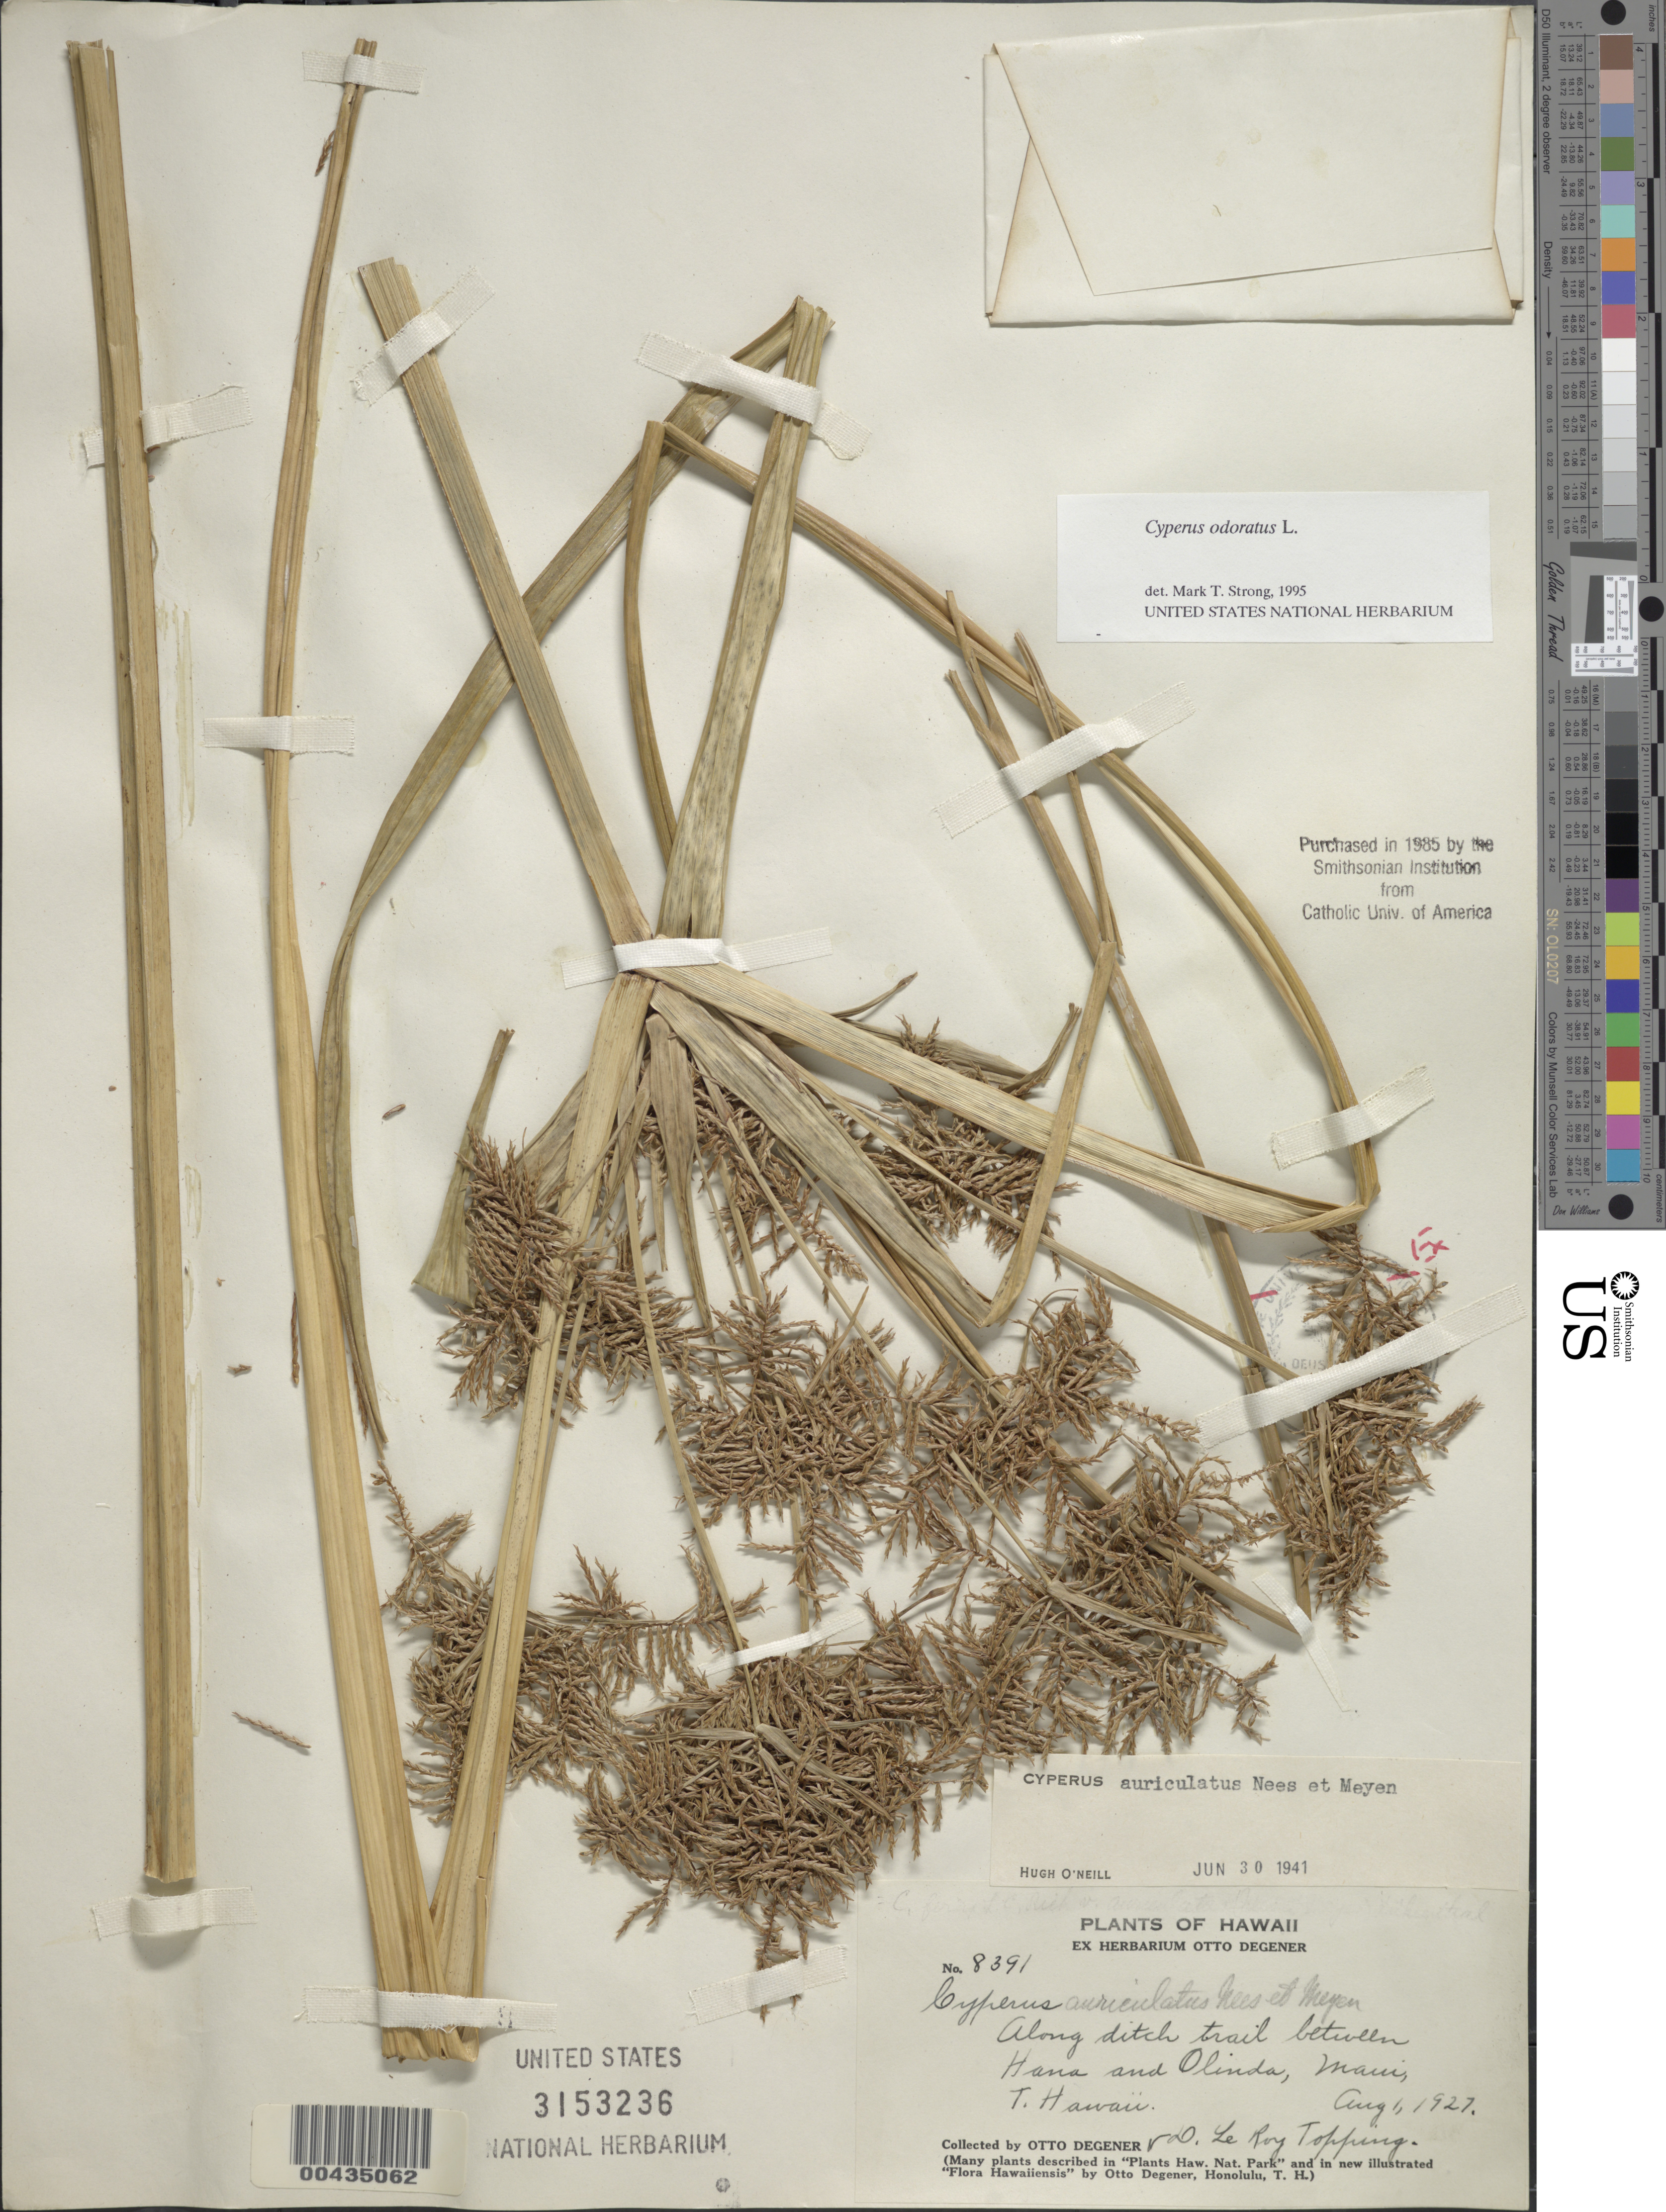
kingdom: Plantae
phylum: Tracheophyta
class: Liliopsida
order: Poales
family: Cyperaceae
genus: Cyperus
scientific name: Cyperus prescottianus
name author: Hook. & Arn.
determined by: Wagner, W. L., (BOT), Smithsonian Institution - National Museum of Natural History (UNITED STATES)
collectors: O. Degener & D. L. Topping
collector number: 8391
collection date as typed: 1 Aug 1927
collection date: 1927-08-01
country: United States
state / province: Hawaii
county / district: Maui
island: Maui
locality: Along ditch trail between Hana and Olinda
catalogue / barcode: US 3153236